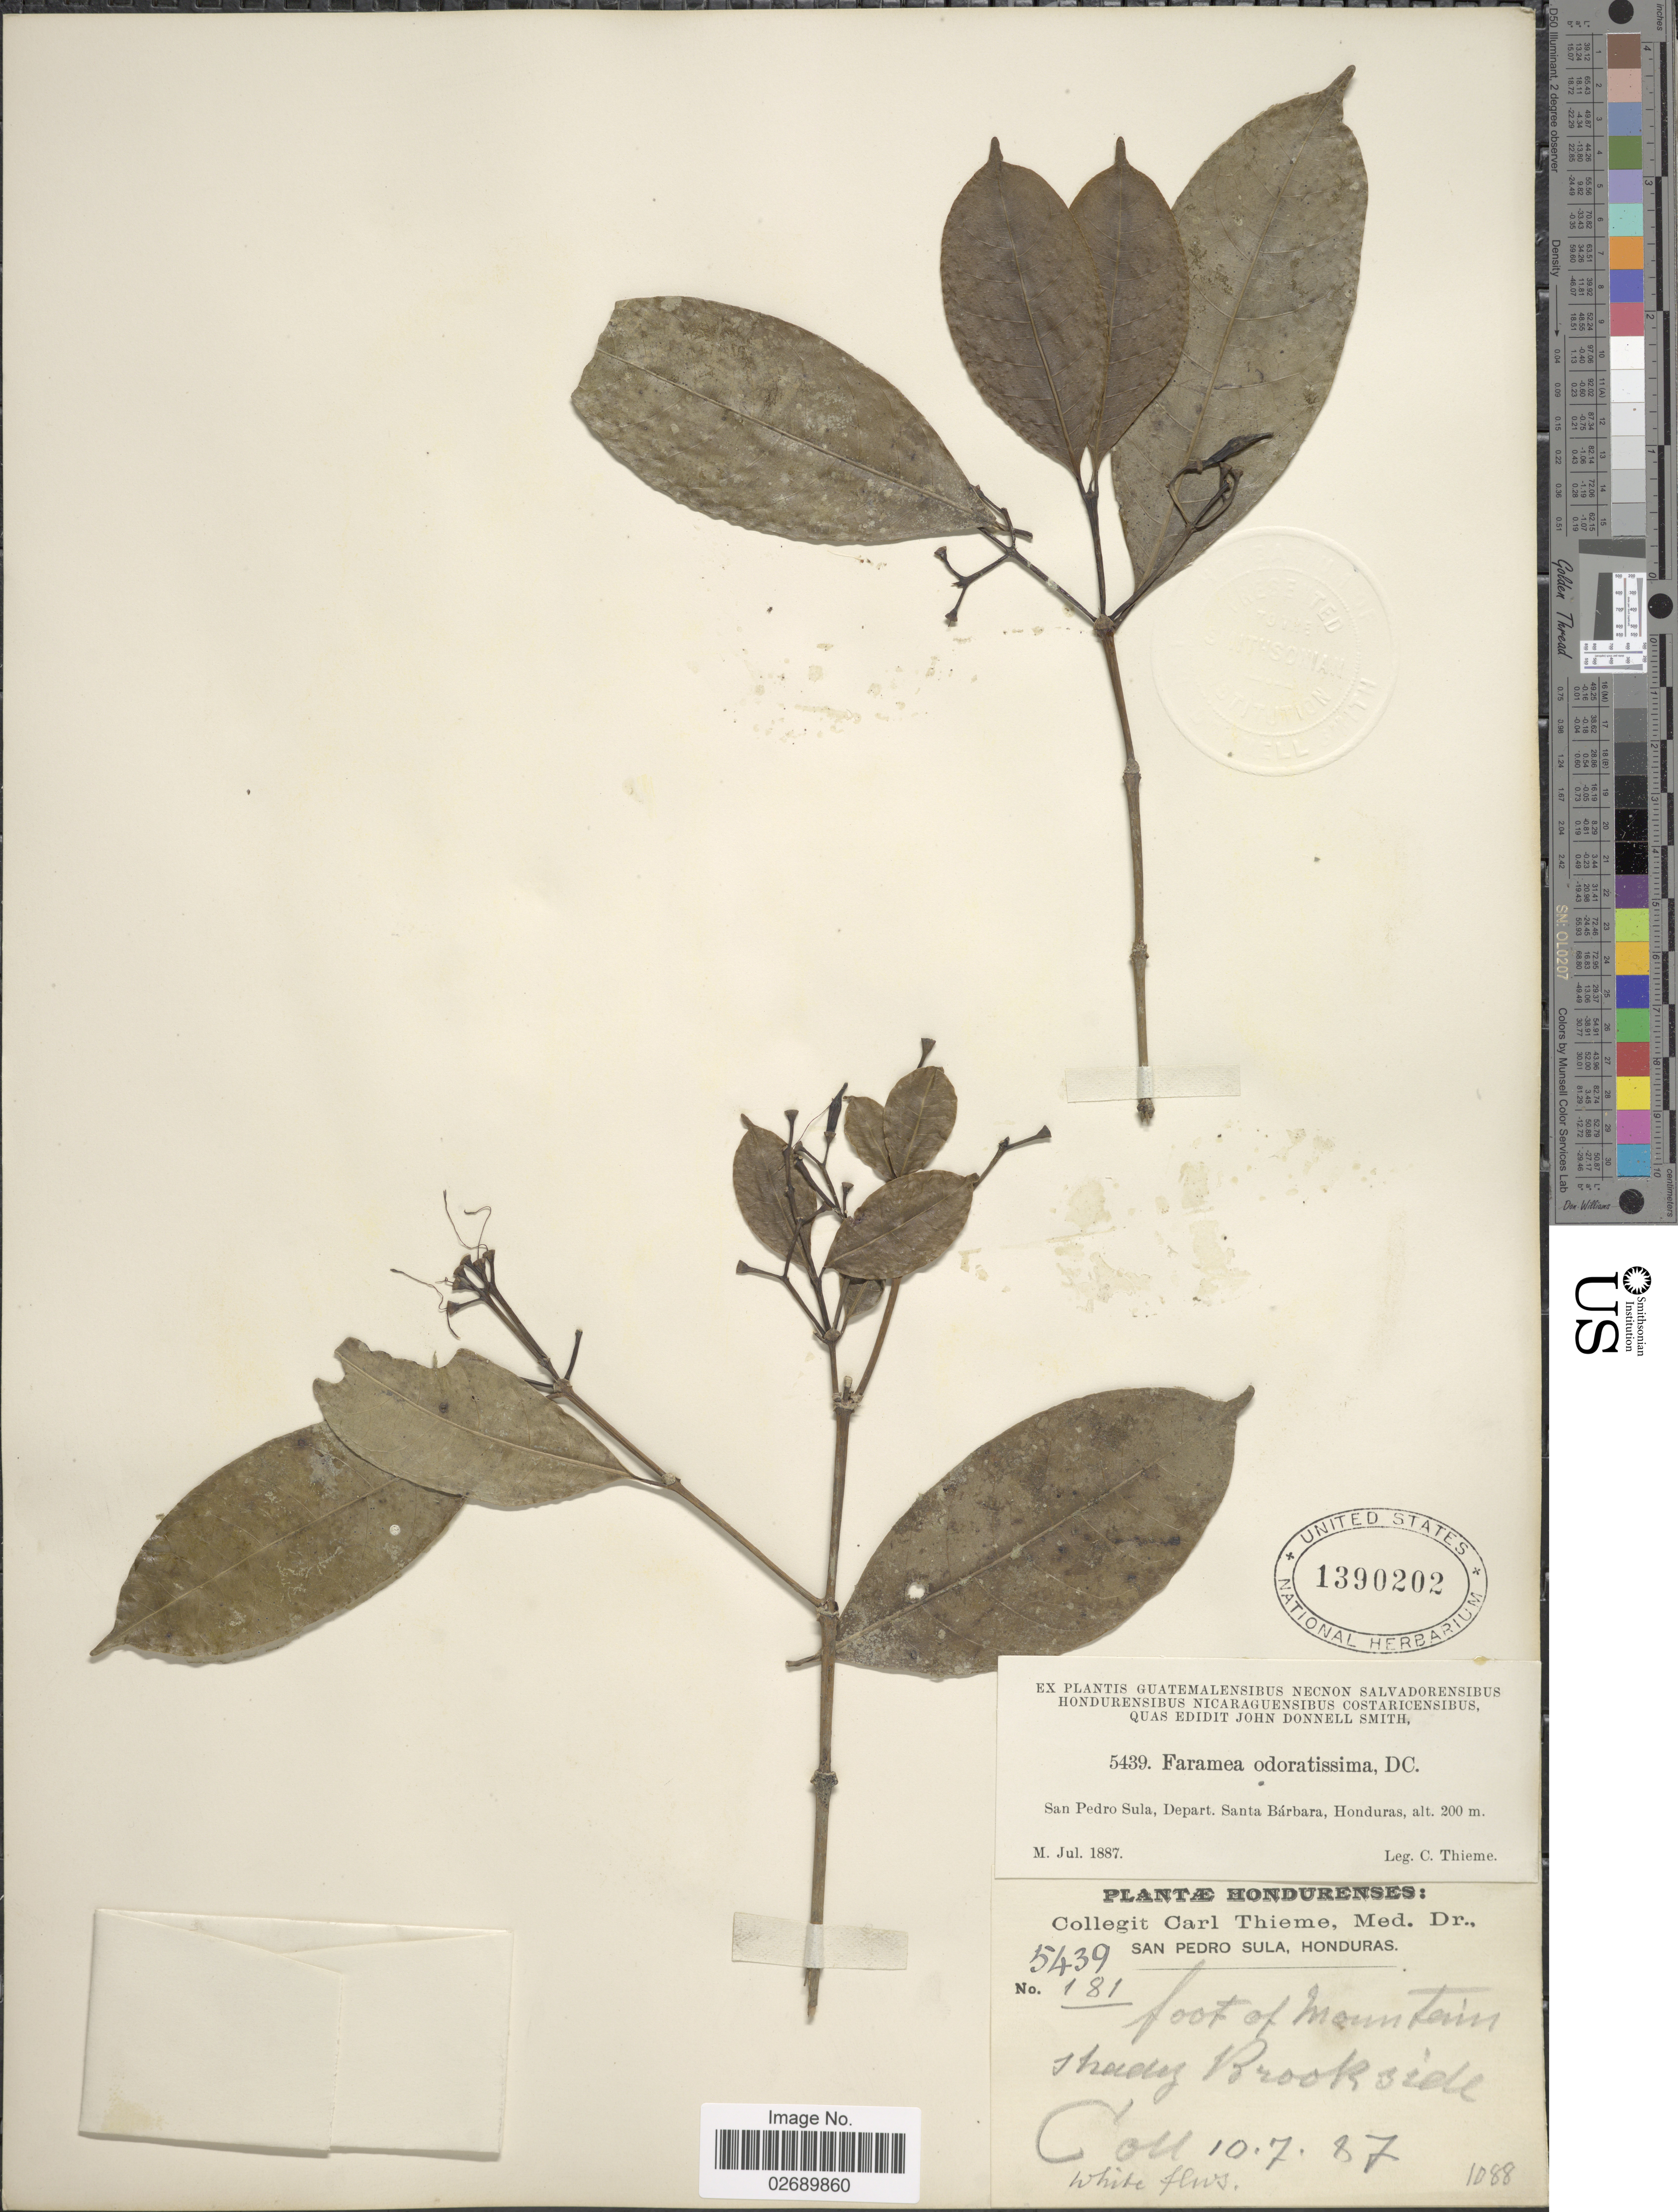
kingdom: Plantae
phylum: Tracheophyta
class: Magnoliopsida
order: Gentianales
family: Rubiaceae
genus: Faramea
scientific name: Faramea occidentalis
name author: (L.) A. Rich.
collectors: C. Thieme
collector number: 5439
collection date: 1887-07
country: Honduras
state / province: Santa Bárbara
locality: San Pedro Sula, Depart. Santa Bárbara.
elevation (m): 200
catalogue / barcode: US 1390202